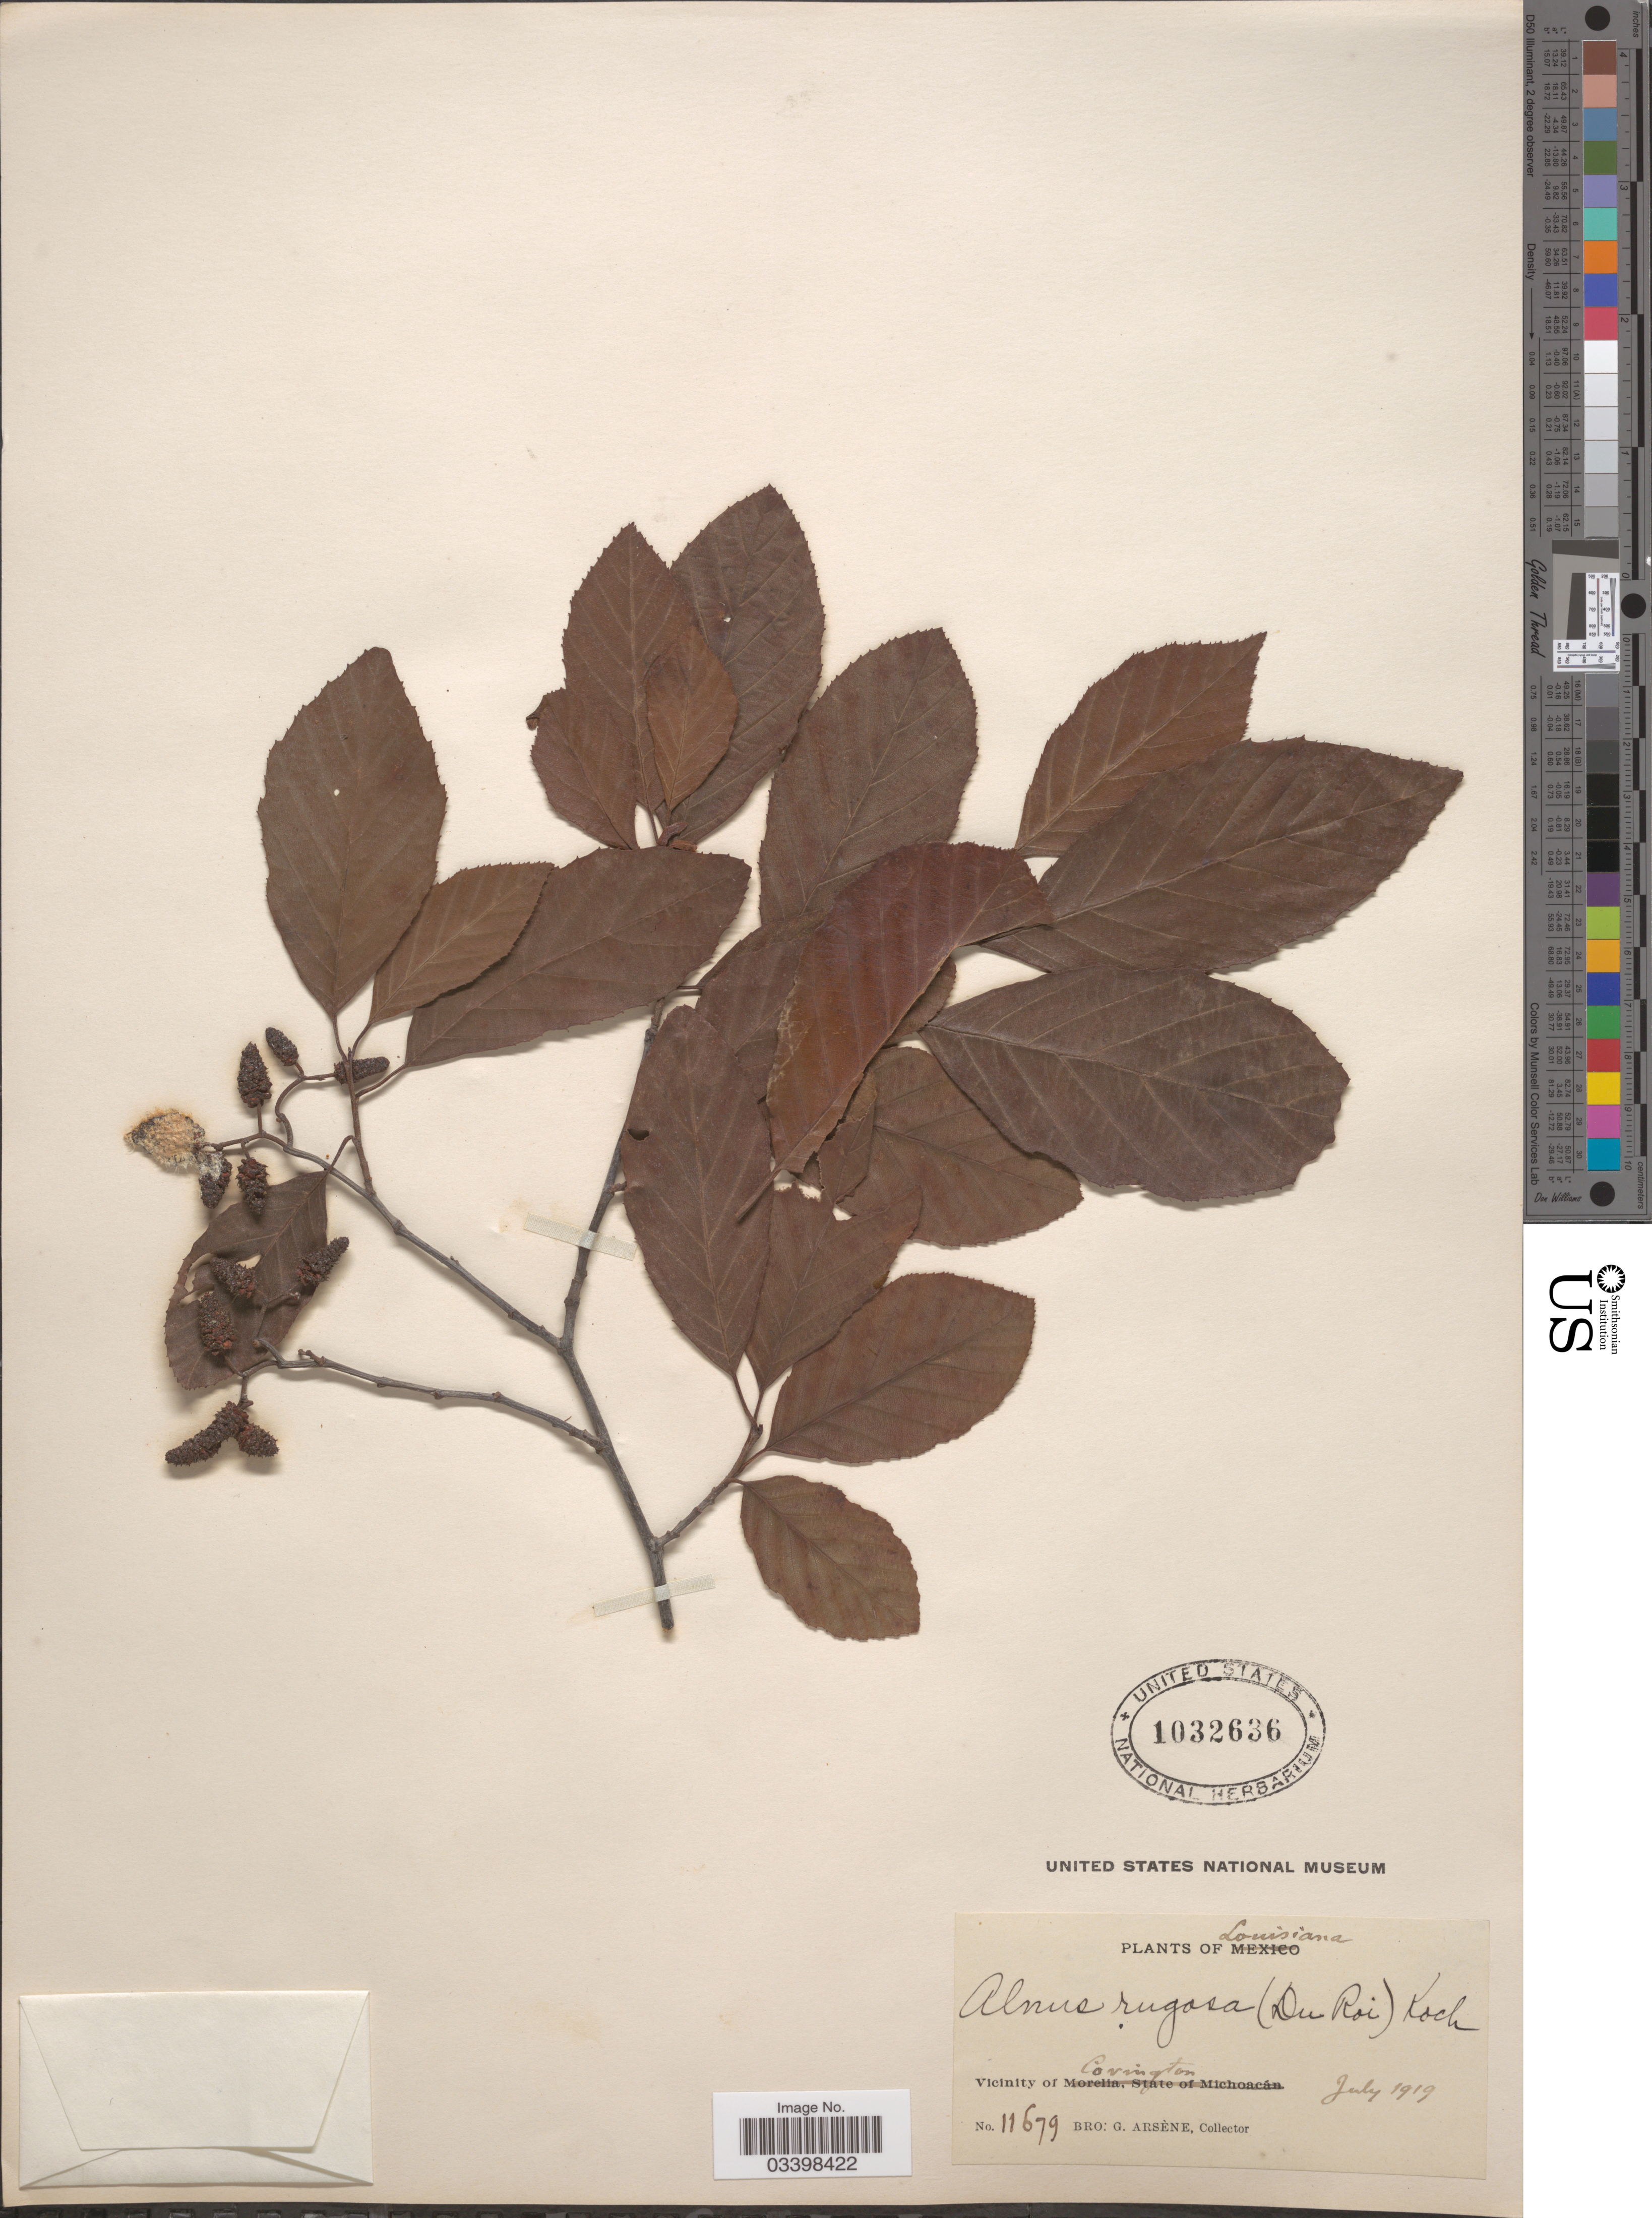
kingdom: Plantae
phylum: Tracheophyta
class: Magnoliopsida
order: Fagales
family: Betulaceae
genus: Alnus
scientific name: Alnus serrulata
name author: (Aiton) Willd.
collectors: Bro. G. Arsène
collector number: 11679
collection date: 1919-07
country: United States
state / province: Louisiana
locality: Vicinity of Covington.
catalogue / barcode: US 1032636